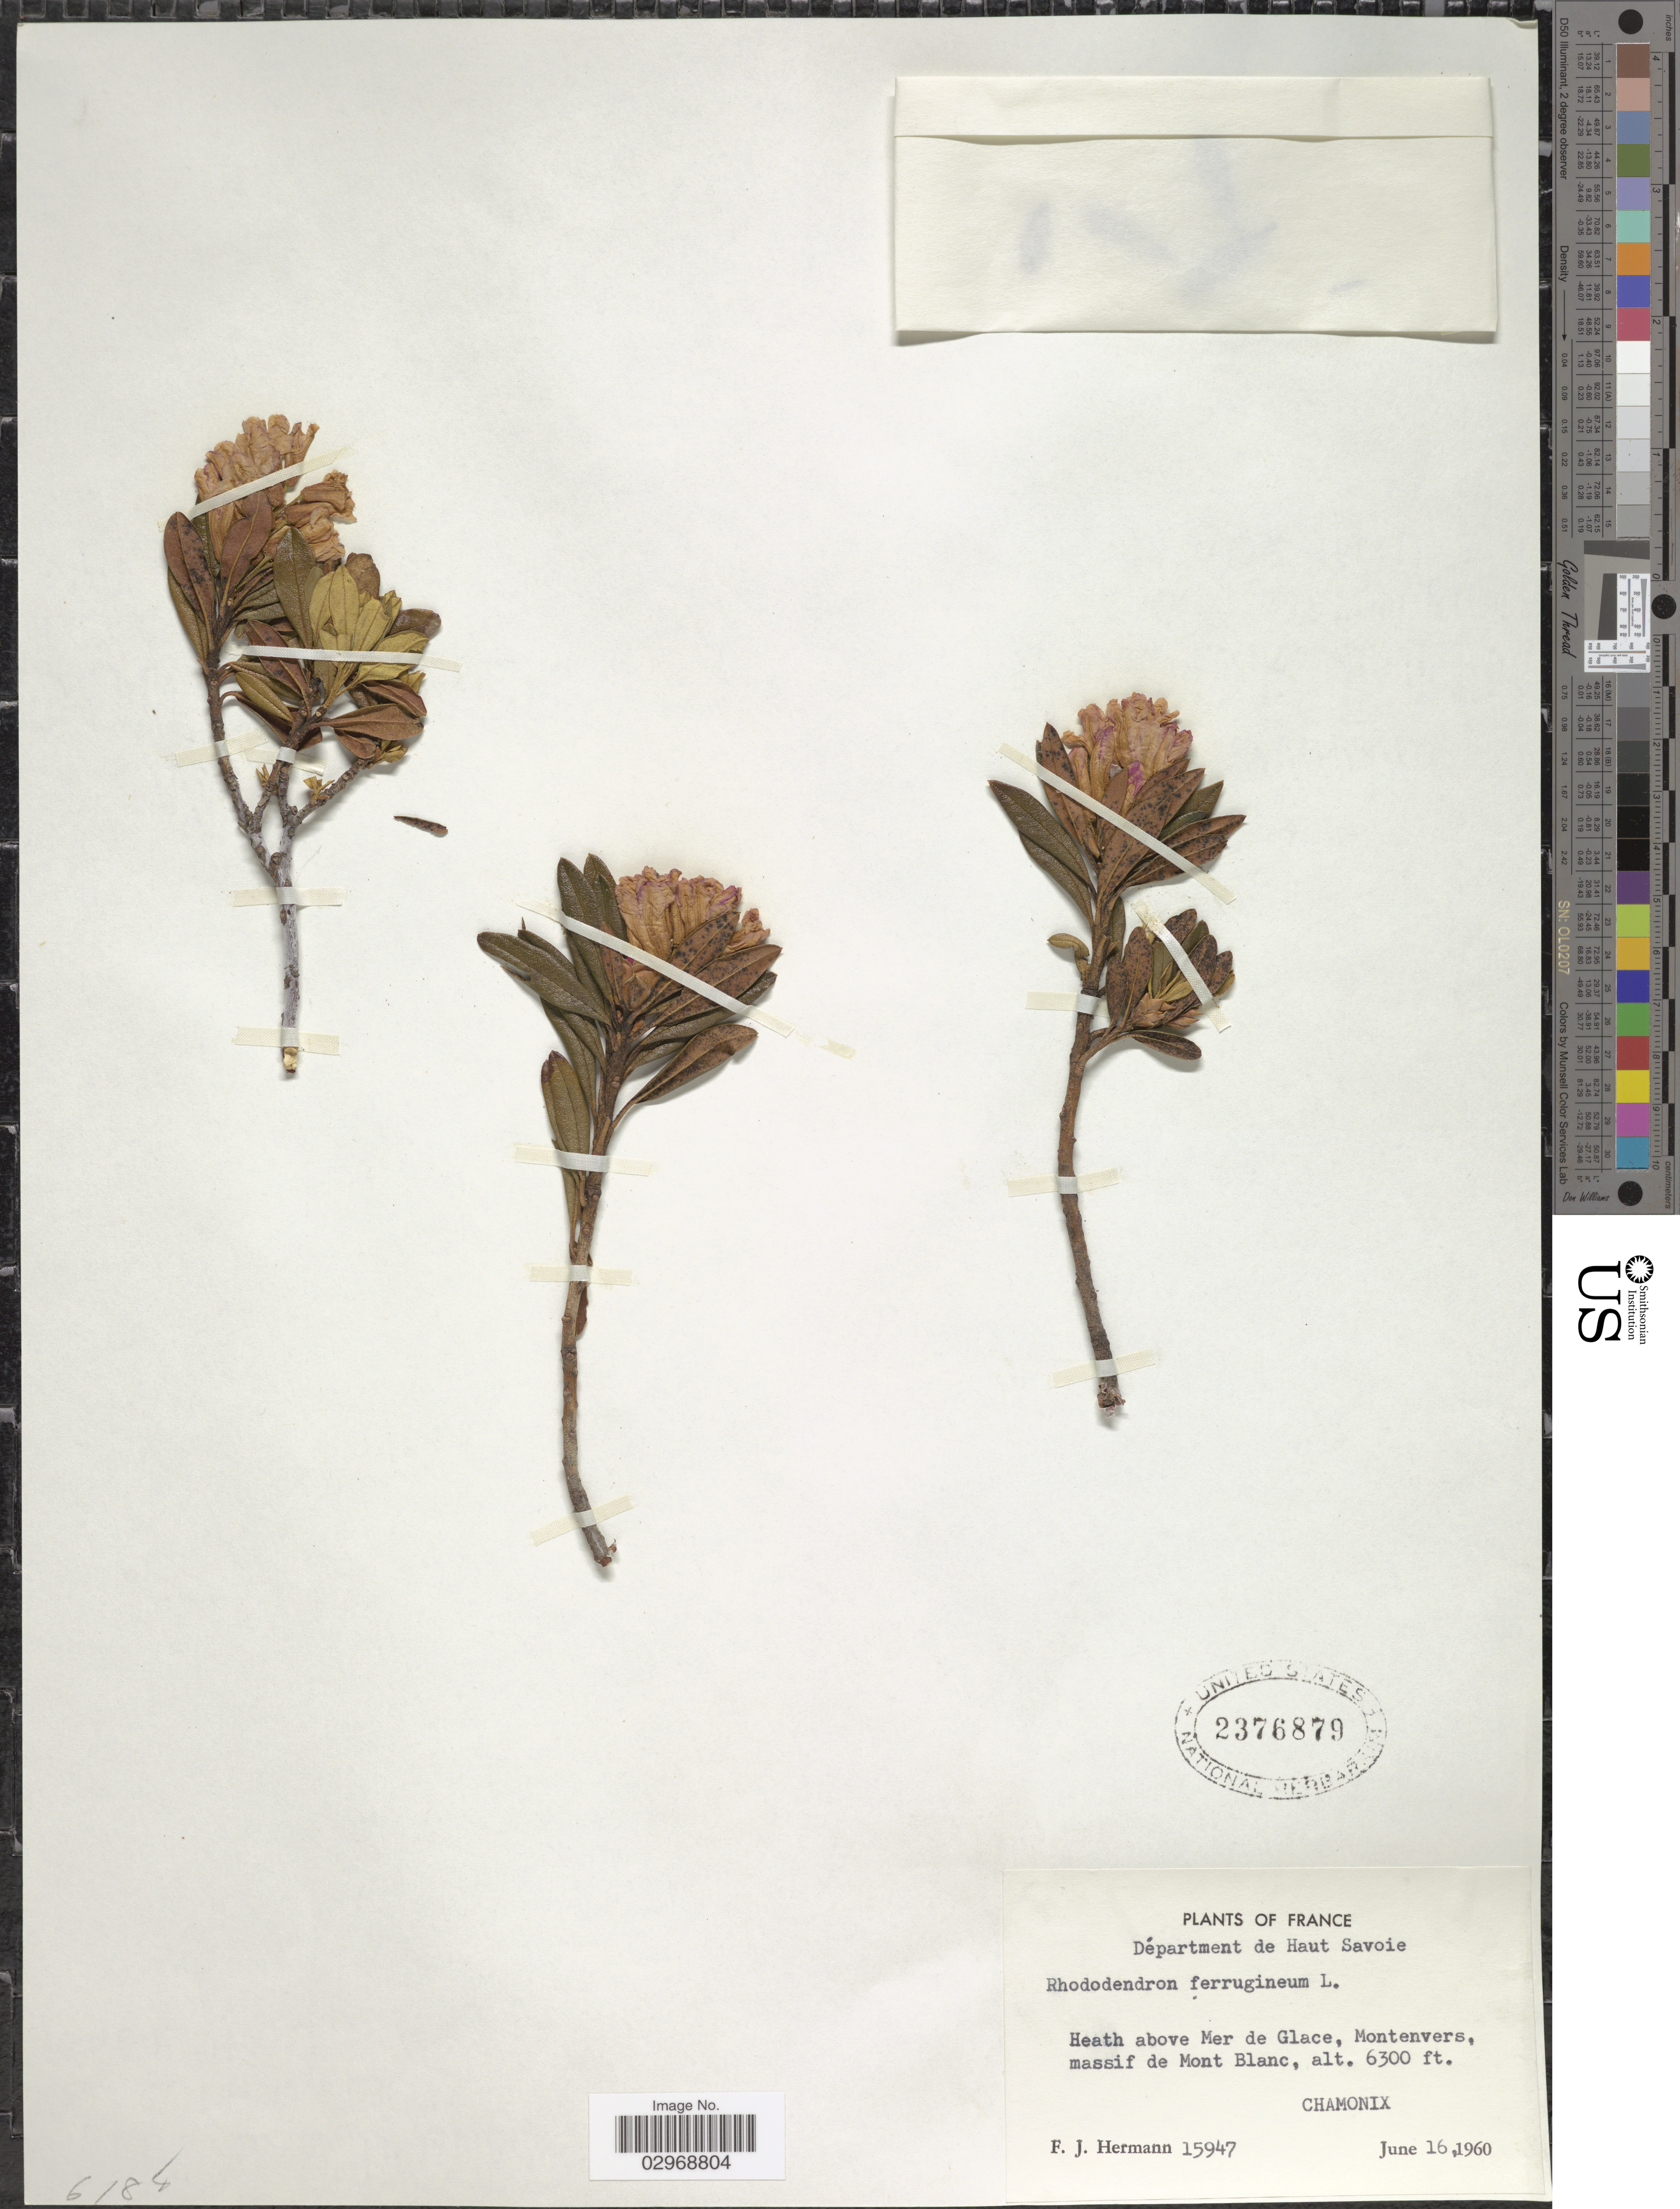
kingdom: Plantae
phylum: Tracheophyta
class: Magnoliopsida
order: Ericales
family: Ericaceae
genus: Rhododendron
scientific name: Rhododendron ferrugineum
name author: L.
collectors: F. J. Hermann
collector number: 15947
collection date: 1960-06-16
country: France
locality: Heath above Mer de Glace, Montenvers, massif de Mont Blanc, Chamonix.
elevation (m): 1920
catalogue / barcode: US 2376879